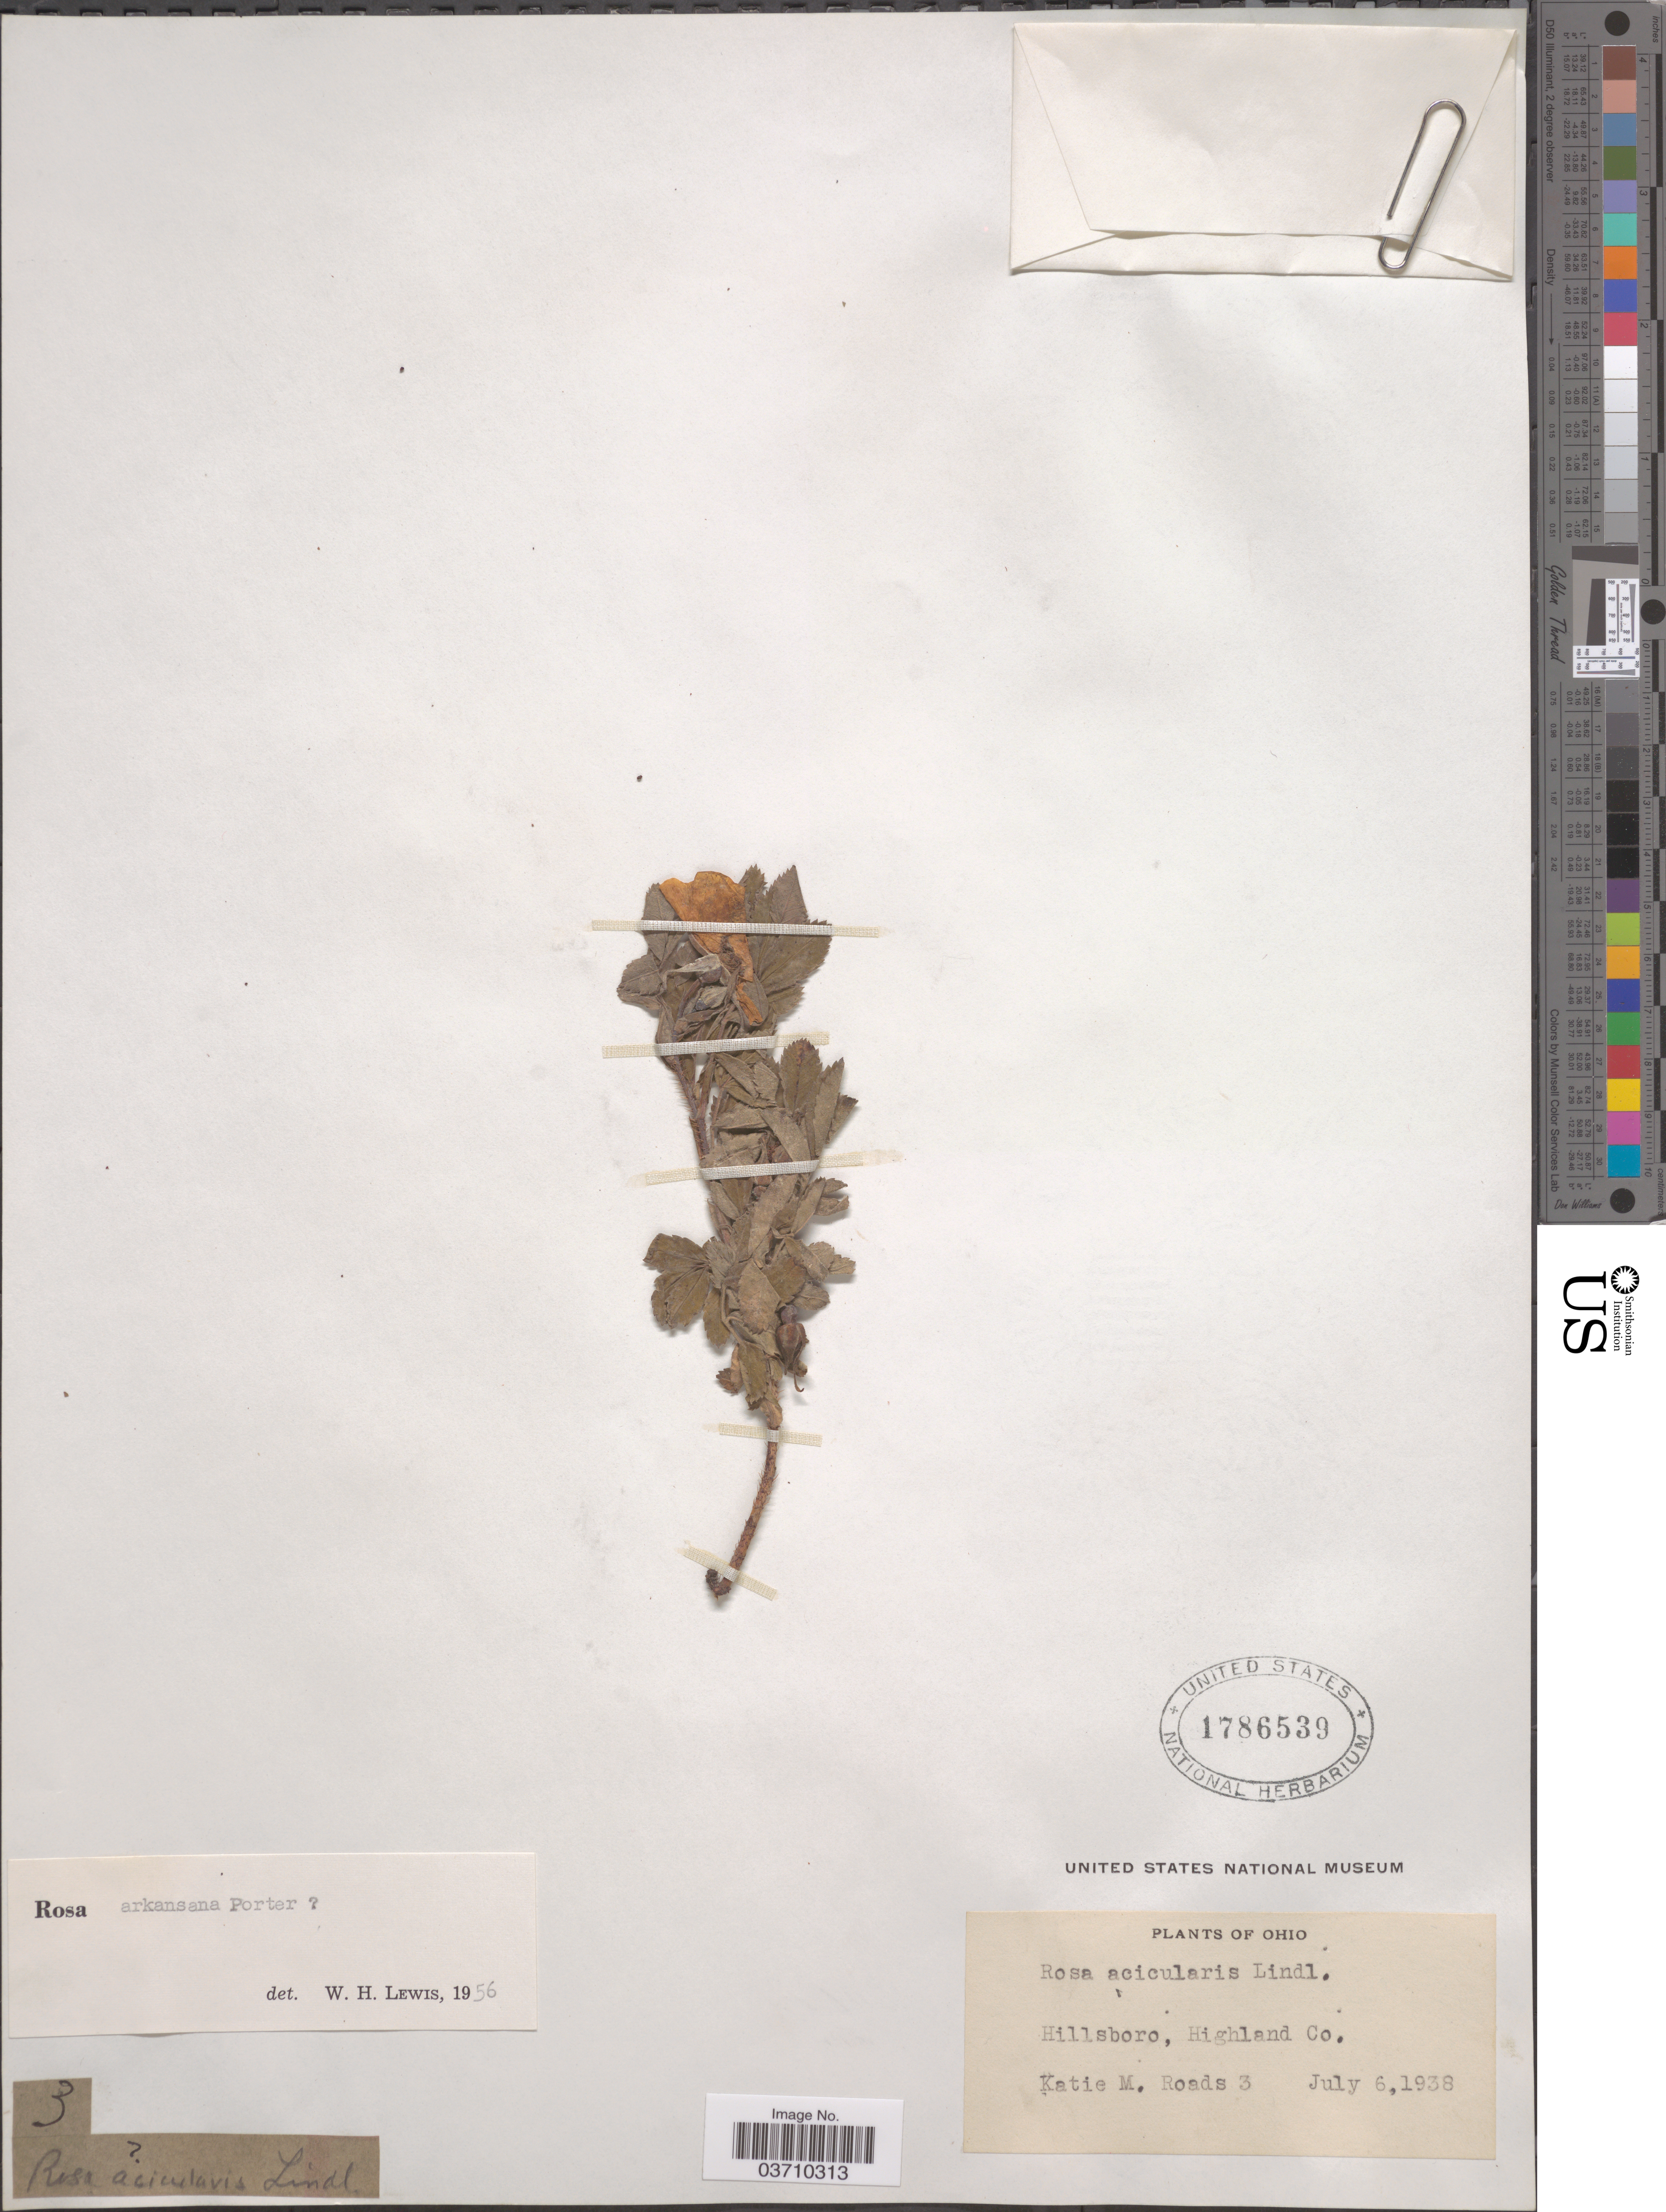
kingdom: Plantae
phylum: Tracheophyta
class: Magnoliopsida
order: Rosales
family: Rosaceae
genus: Rosa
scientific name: Rosa arkansana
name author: Porter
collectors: K. Roads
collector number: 3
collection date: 1938-07-06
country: United States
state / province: Ohio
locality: Hillsboro, Highland Co.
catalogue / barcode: US 1786539